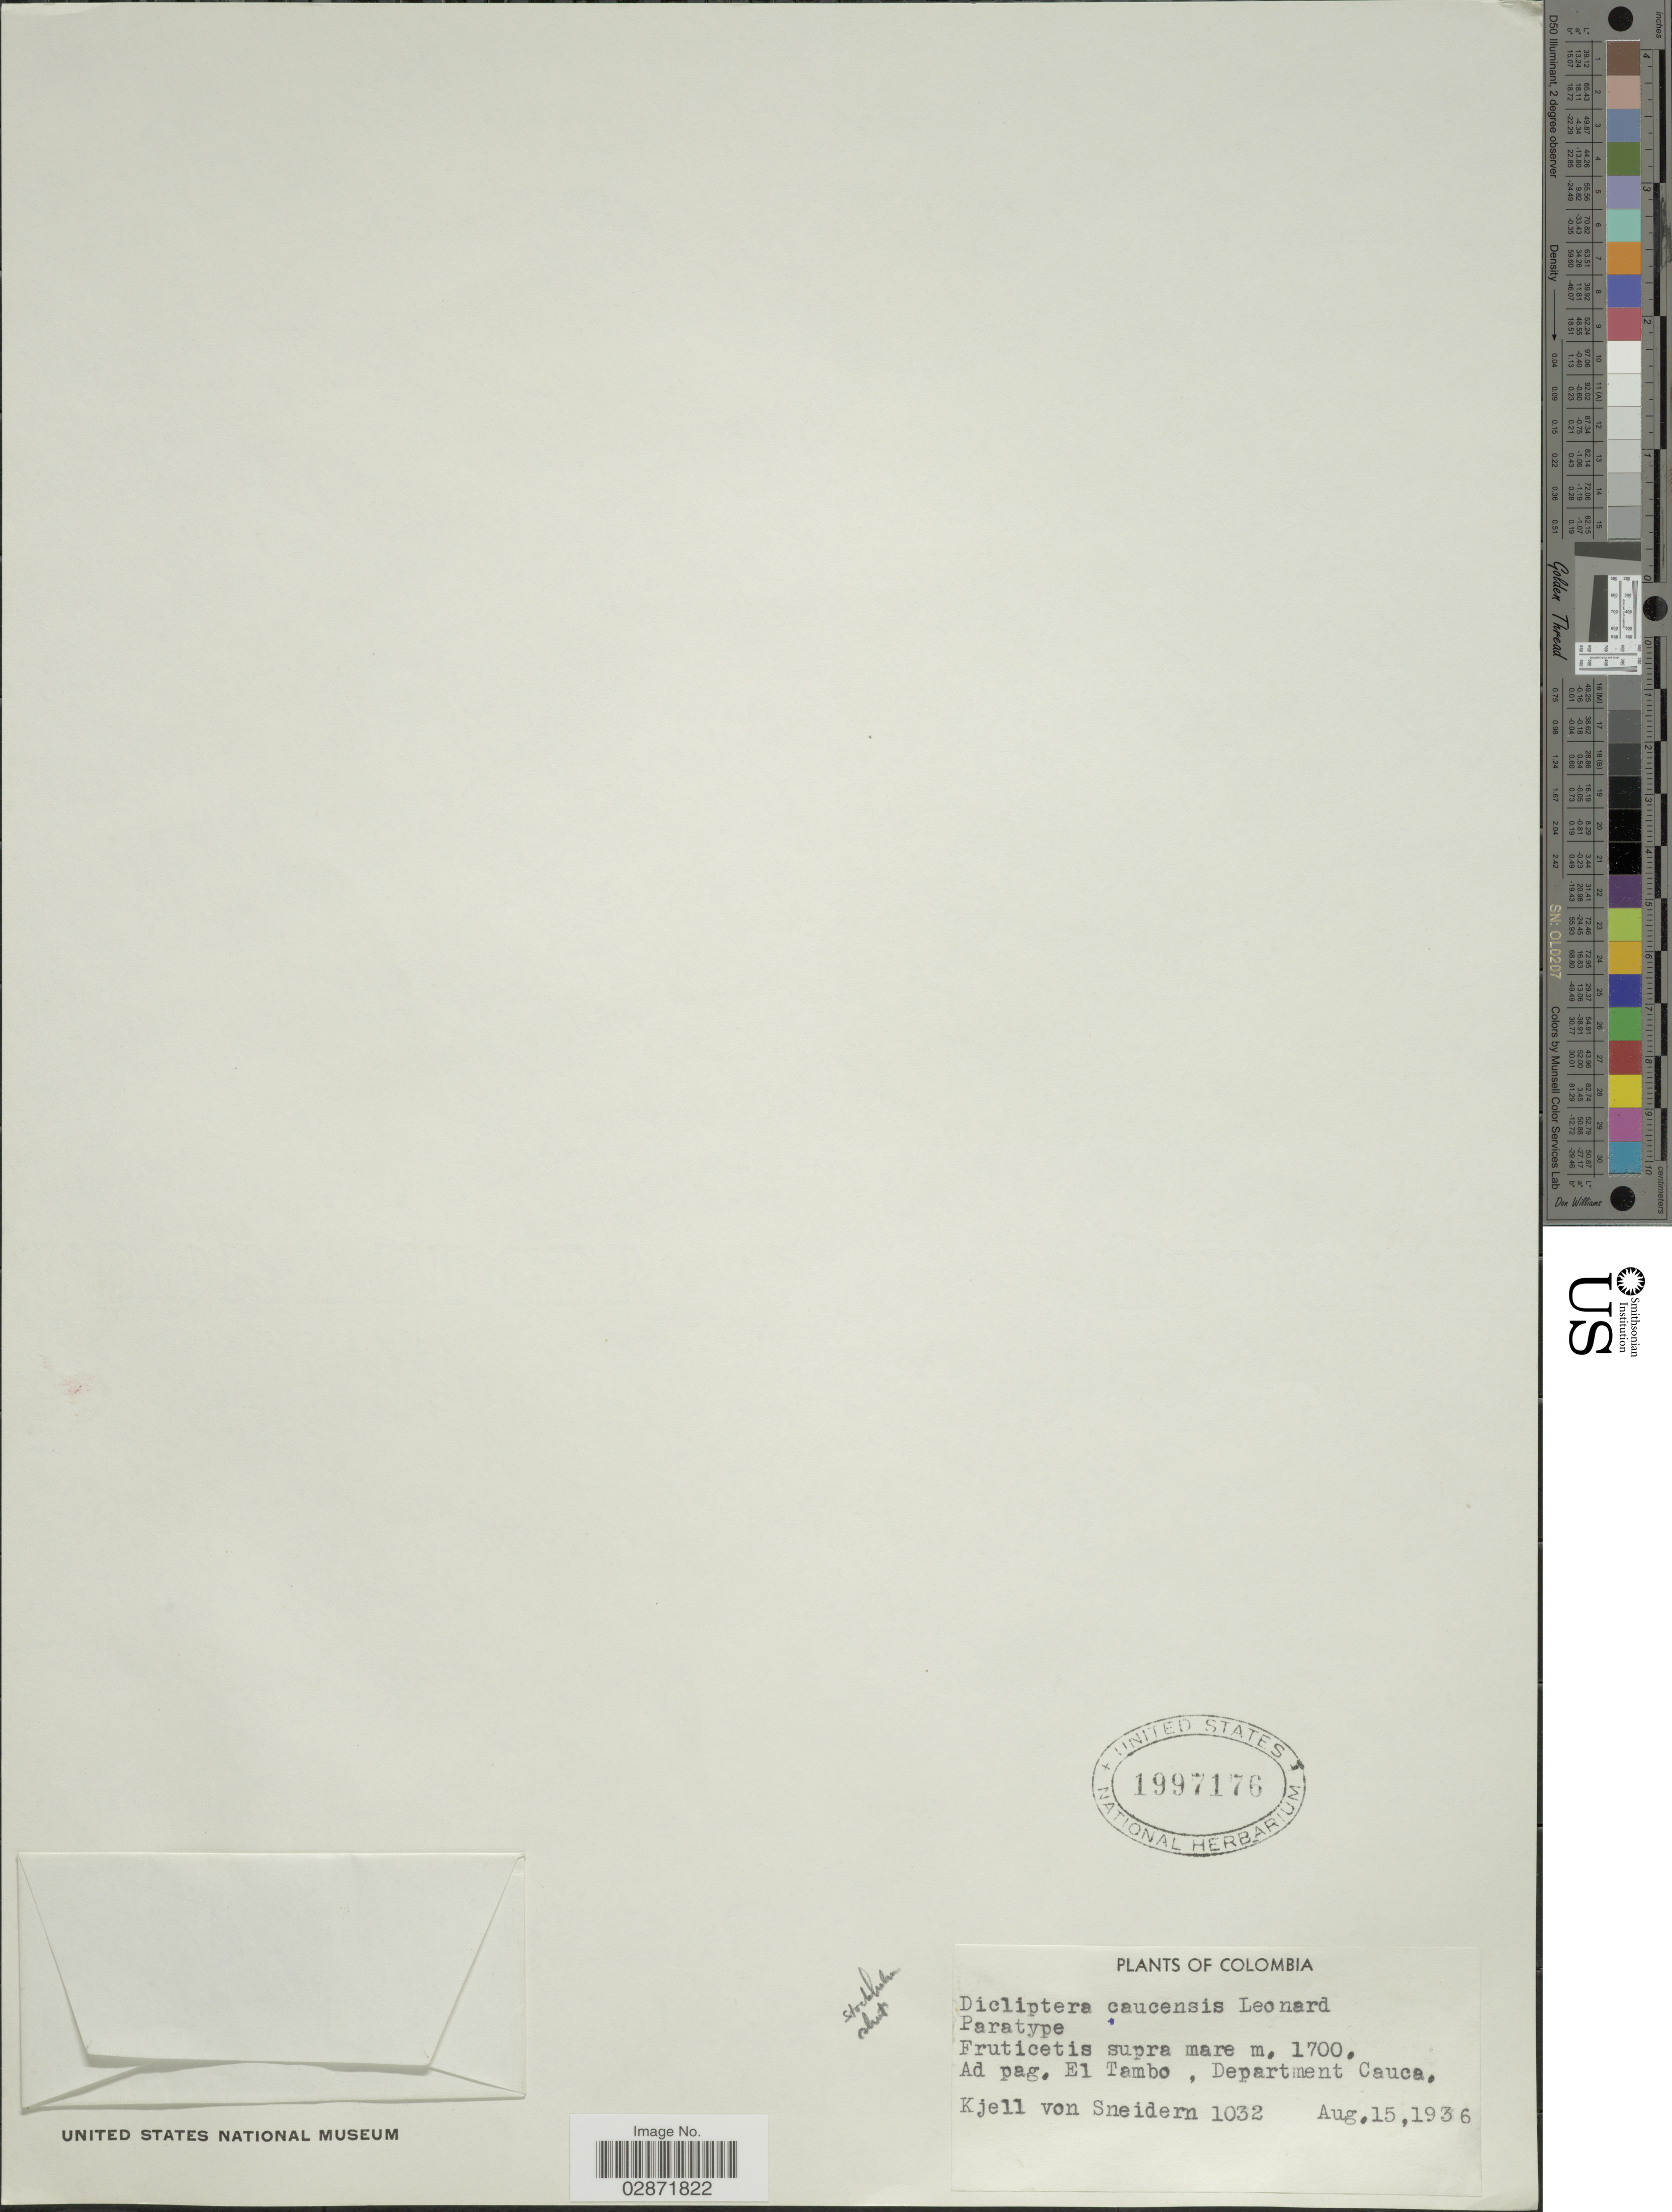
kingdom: Plantae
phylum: Tracheophyta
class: Magnoliopsida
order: Lamiales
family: Acanthaceae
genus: Dicliptera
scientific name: Dicliptera caucensis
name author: Leonard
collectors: K. von Sneidern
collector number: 1032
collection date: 1936-08-15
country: Colombia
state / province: Cauca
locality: Ad pag., El Tambo,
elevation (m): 1700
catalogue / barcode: US 1997176